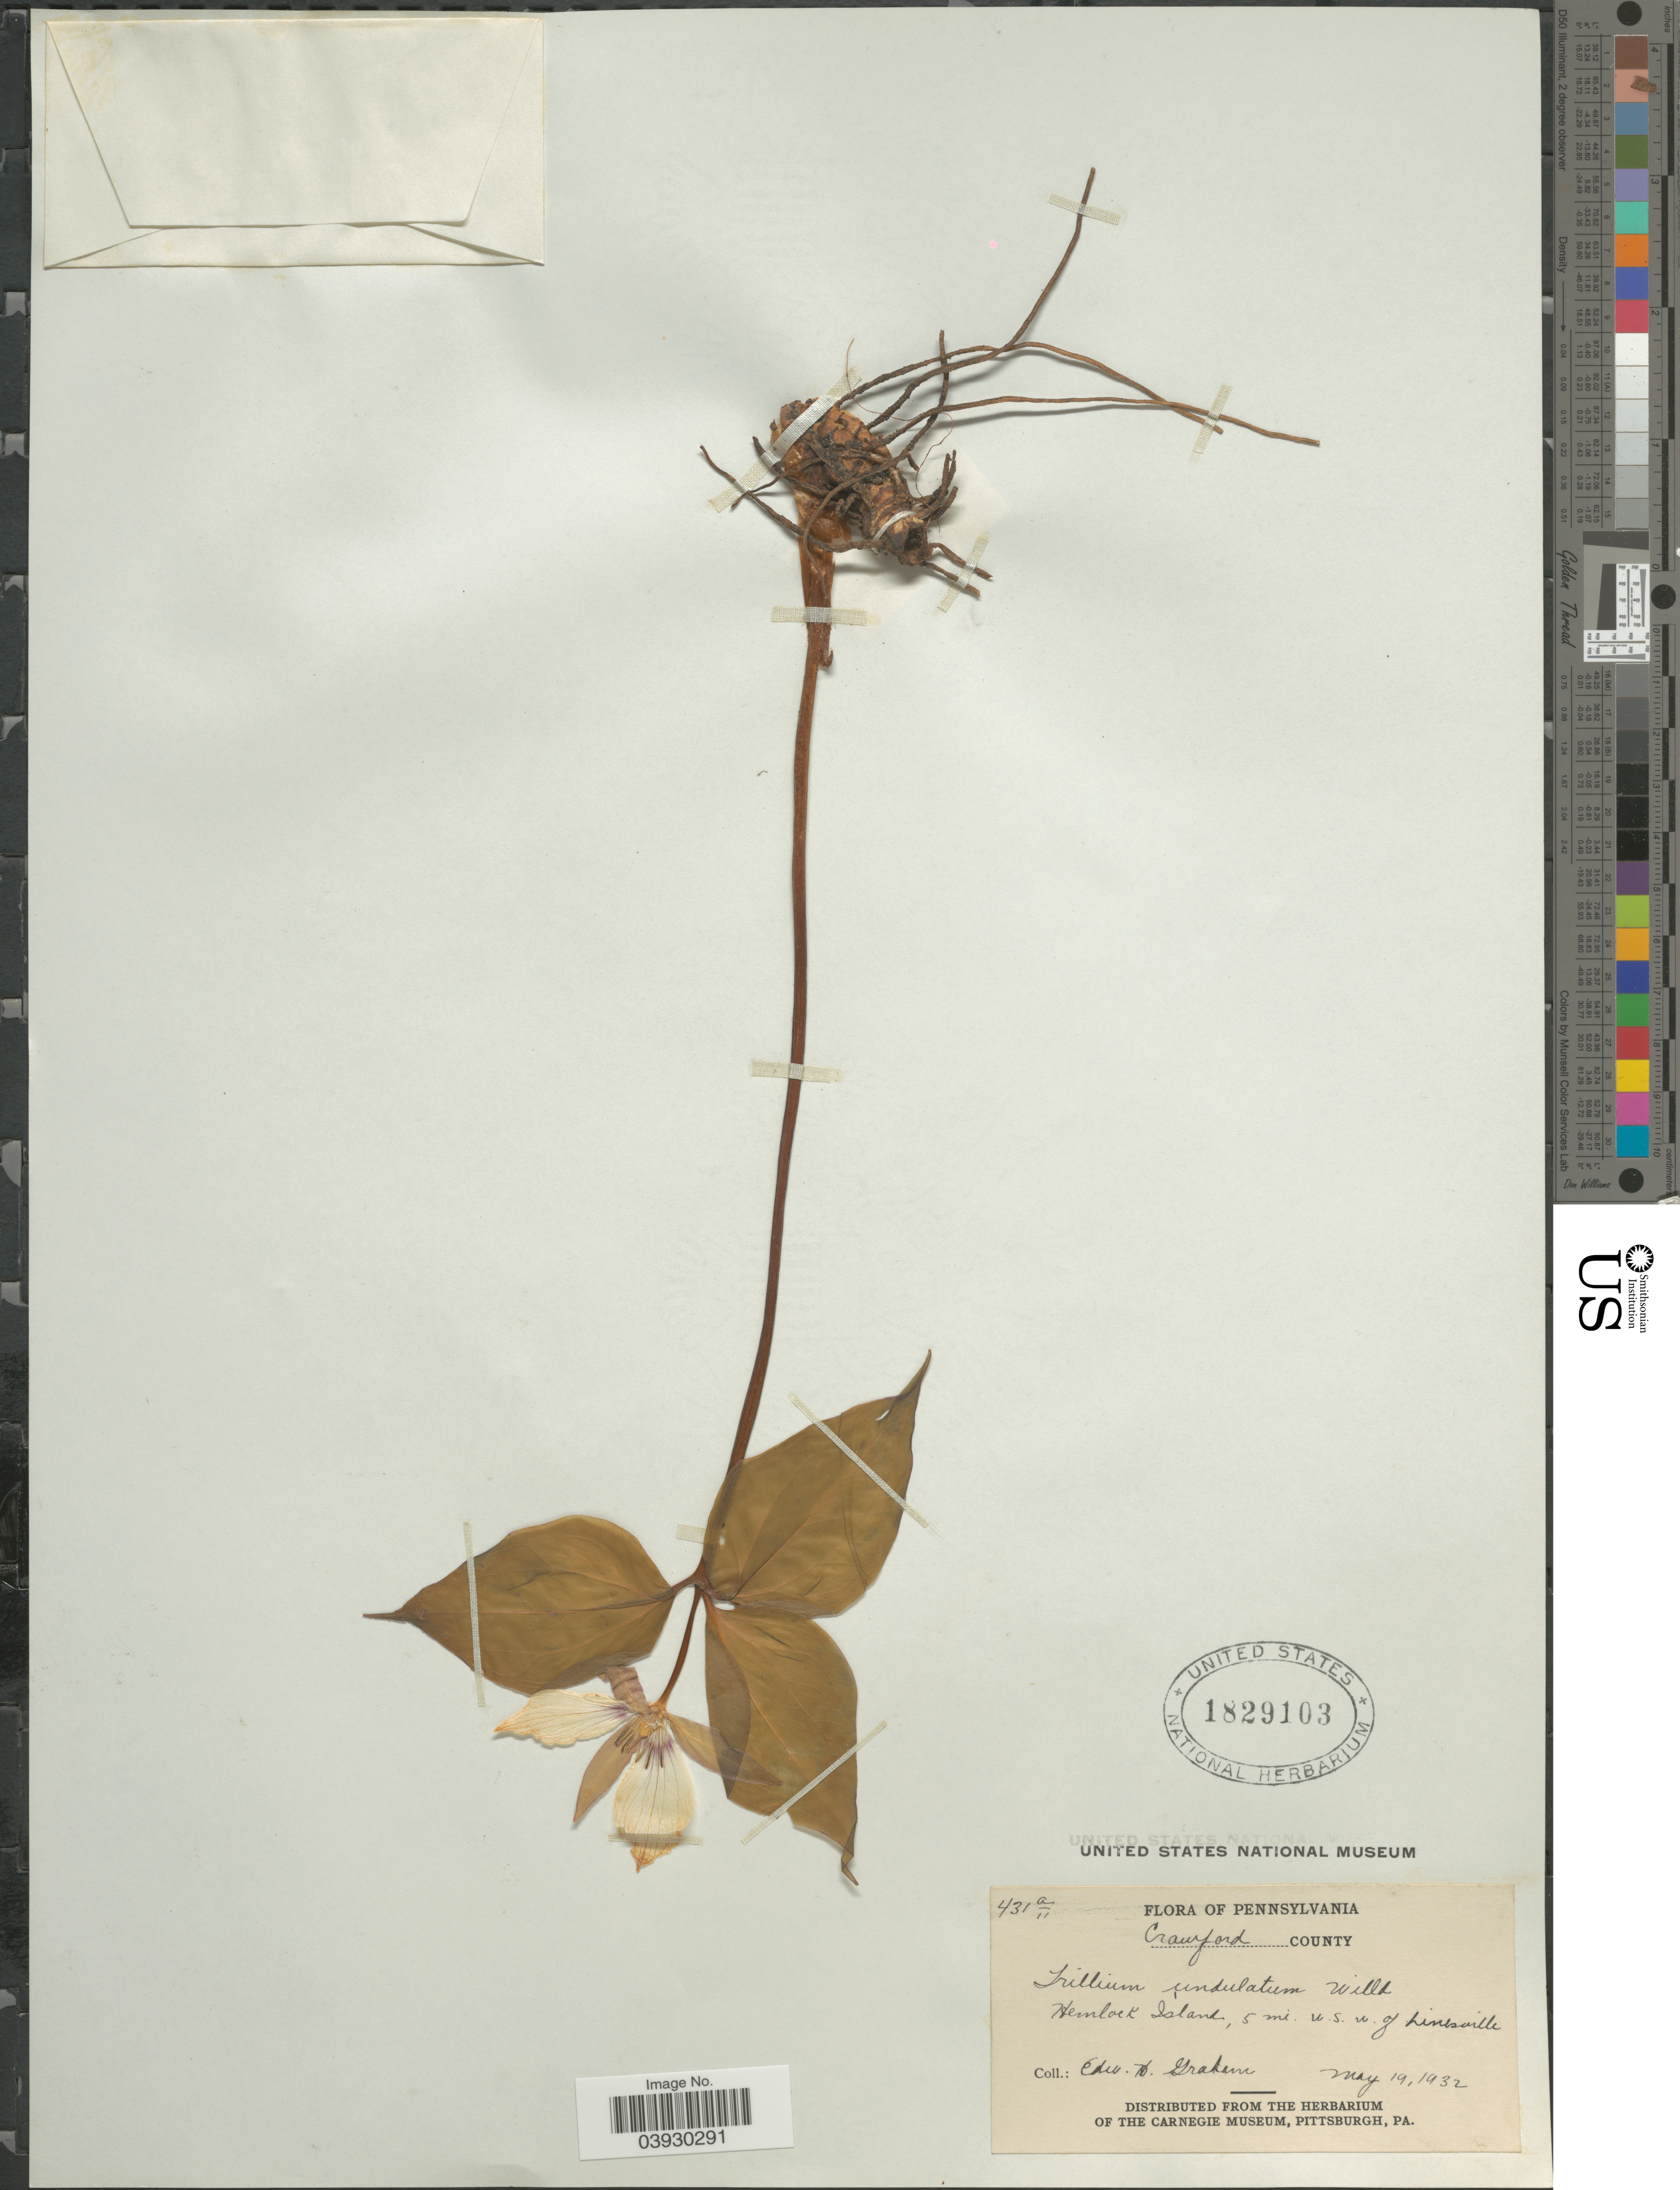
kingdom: Plantae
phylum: Tracheophyta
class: Liliopsida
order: Liliales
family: Melanthiaceae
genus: Trillium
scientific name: Trillium undulatum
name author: Willd.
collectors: E. H. Graham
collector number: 431a/11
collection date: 1932-05-19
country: United States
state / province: Pennsylvania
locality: Crawford County. Hemlock Island, 5 mi. U.S.U. of Linesville.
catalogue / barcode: US 1829103